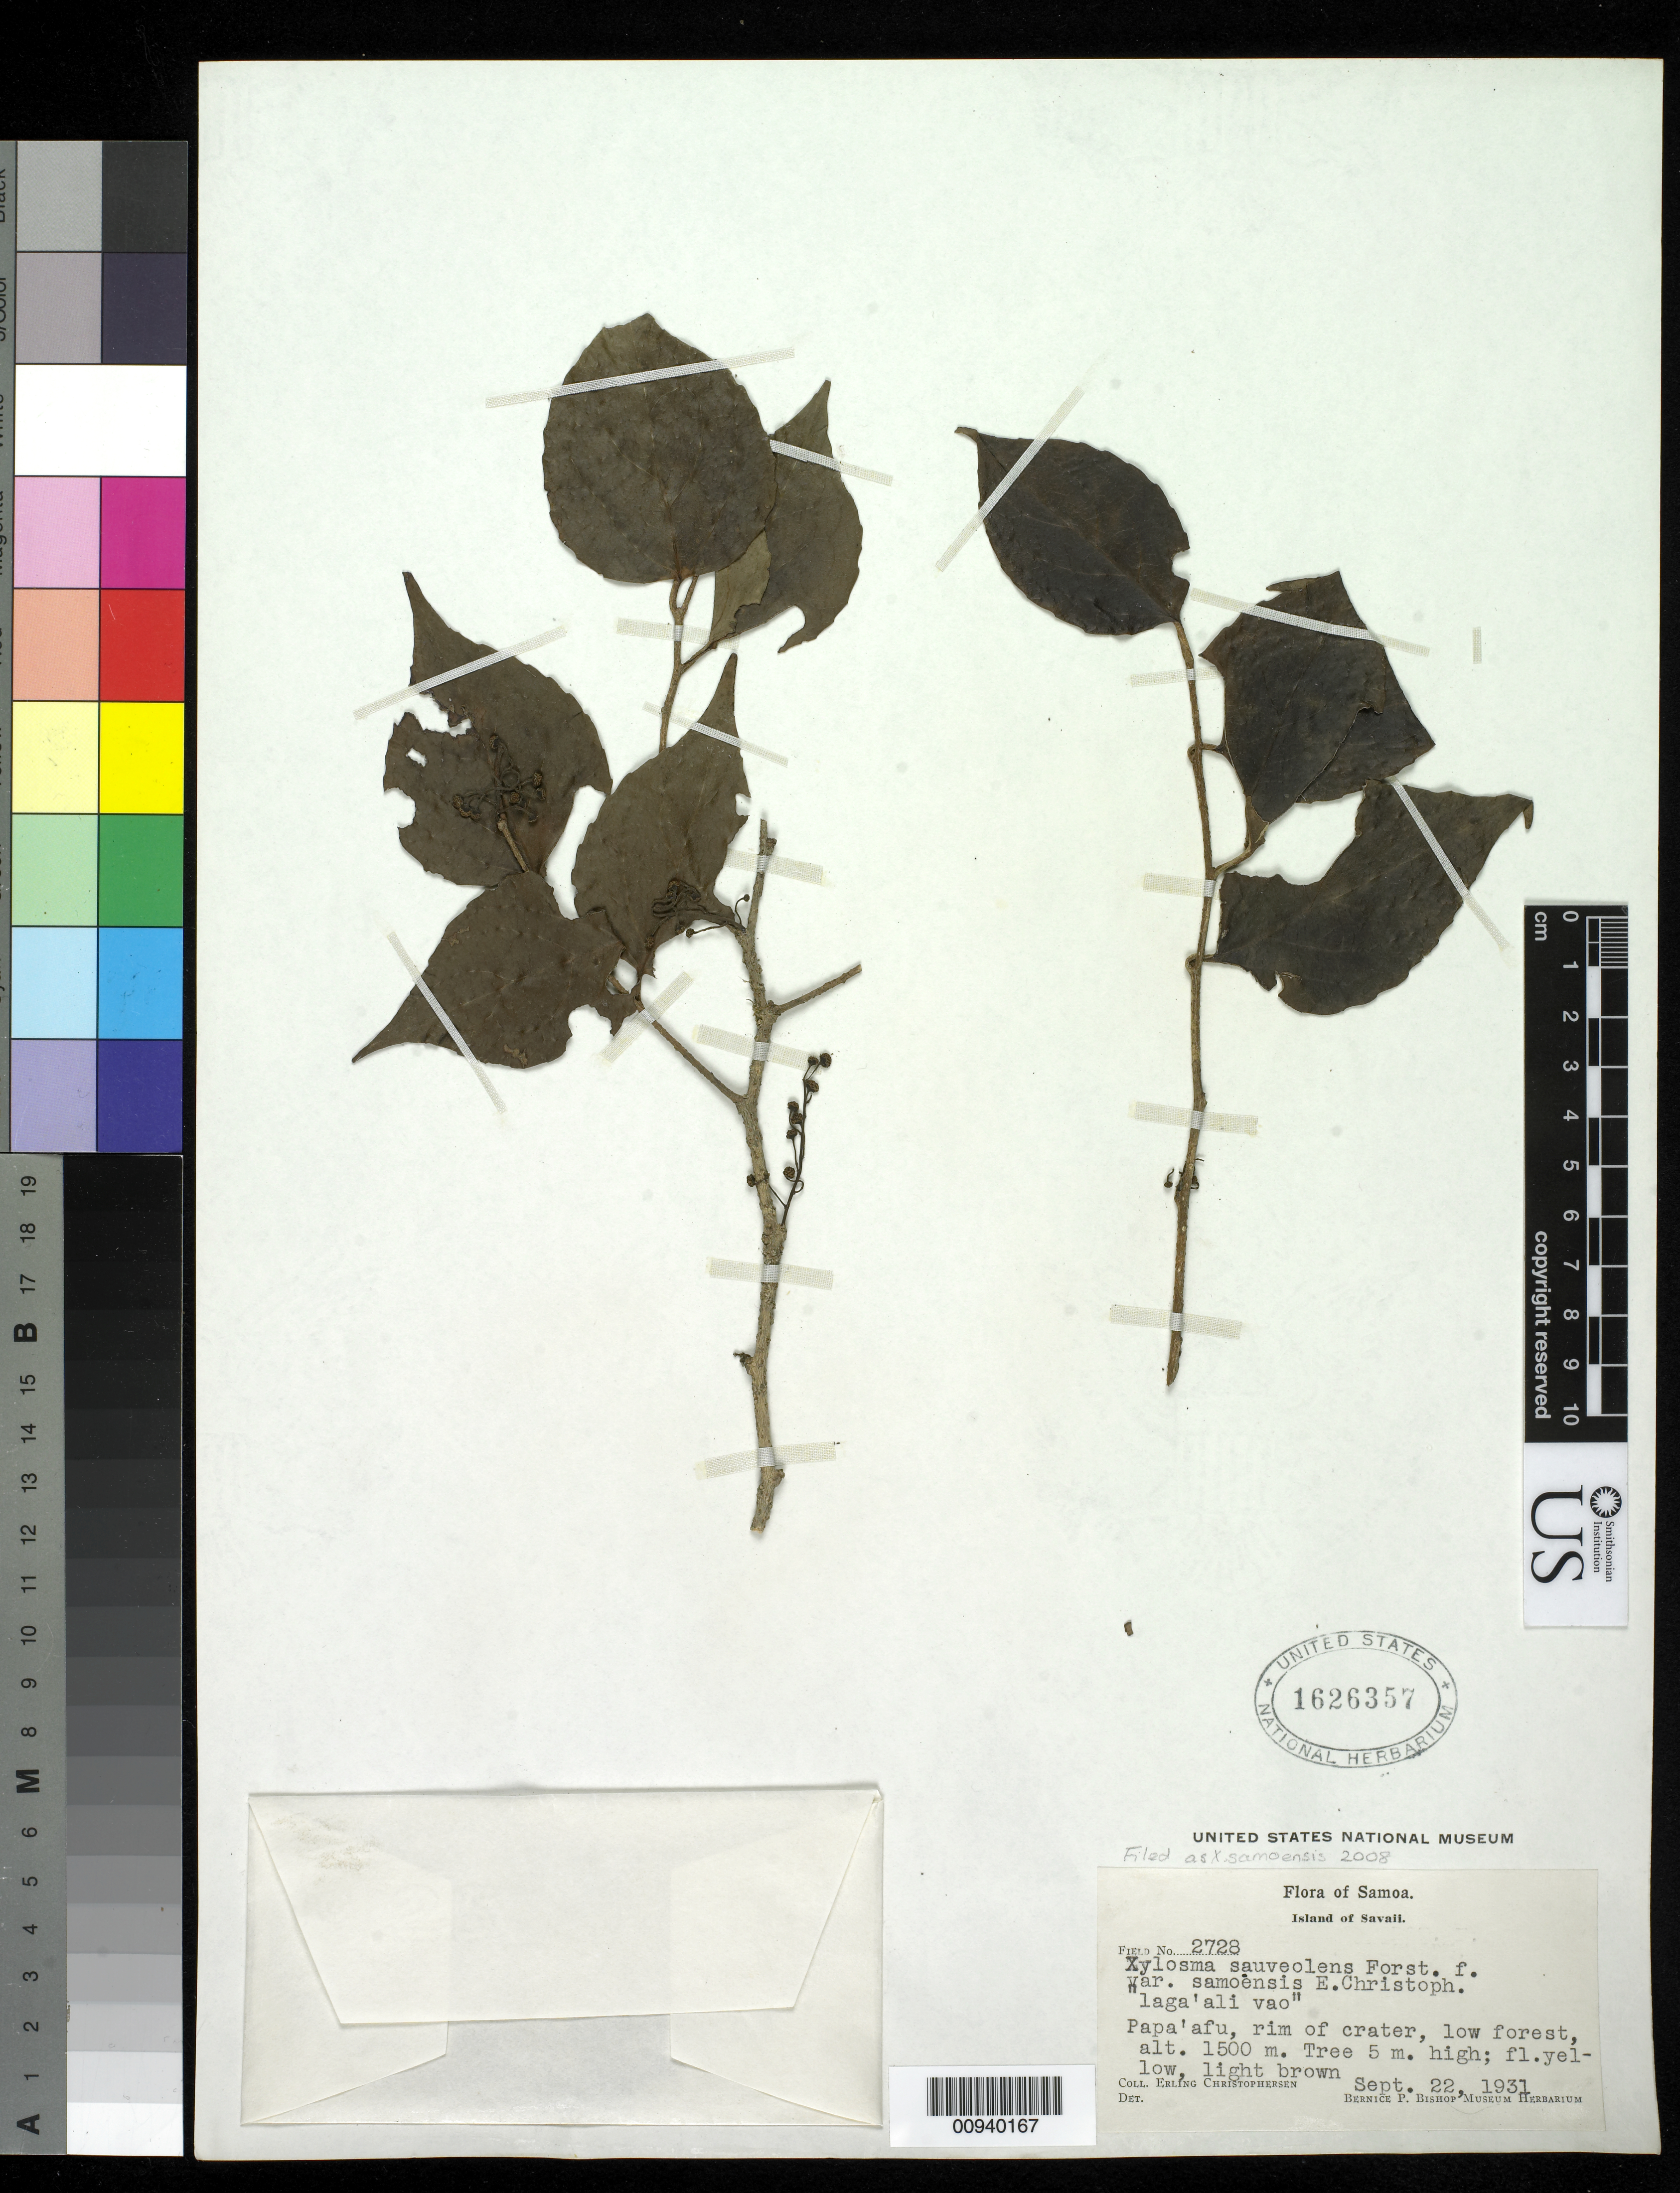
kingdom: Plantae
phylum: Tracheophyta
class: Magnoliopsida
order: Malpighiales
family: Salicaceae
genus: Xylosma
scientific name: Xylosma samoensis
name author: (Christoph.) Sleumer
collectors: E. Christophersen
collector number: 2728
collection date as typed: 22 Sep 1931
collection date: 1931-09-22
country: Samoa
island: Savai'i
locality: Papa'afu, rim of crater, low forest.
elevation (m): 1500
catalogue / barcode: US 1626357